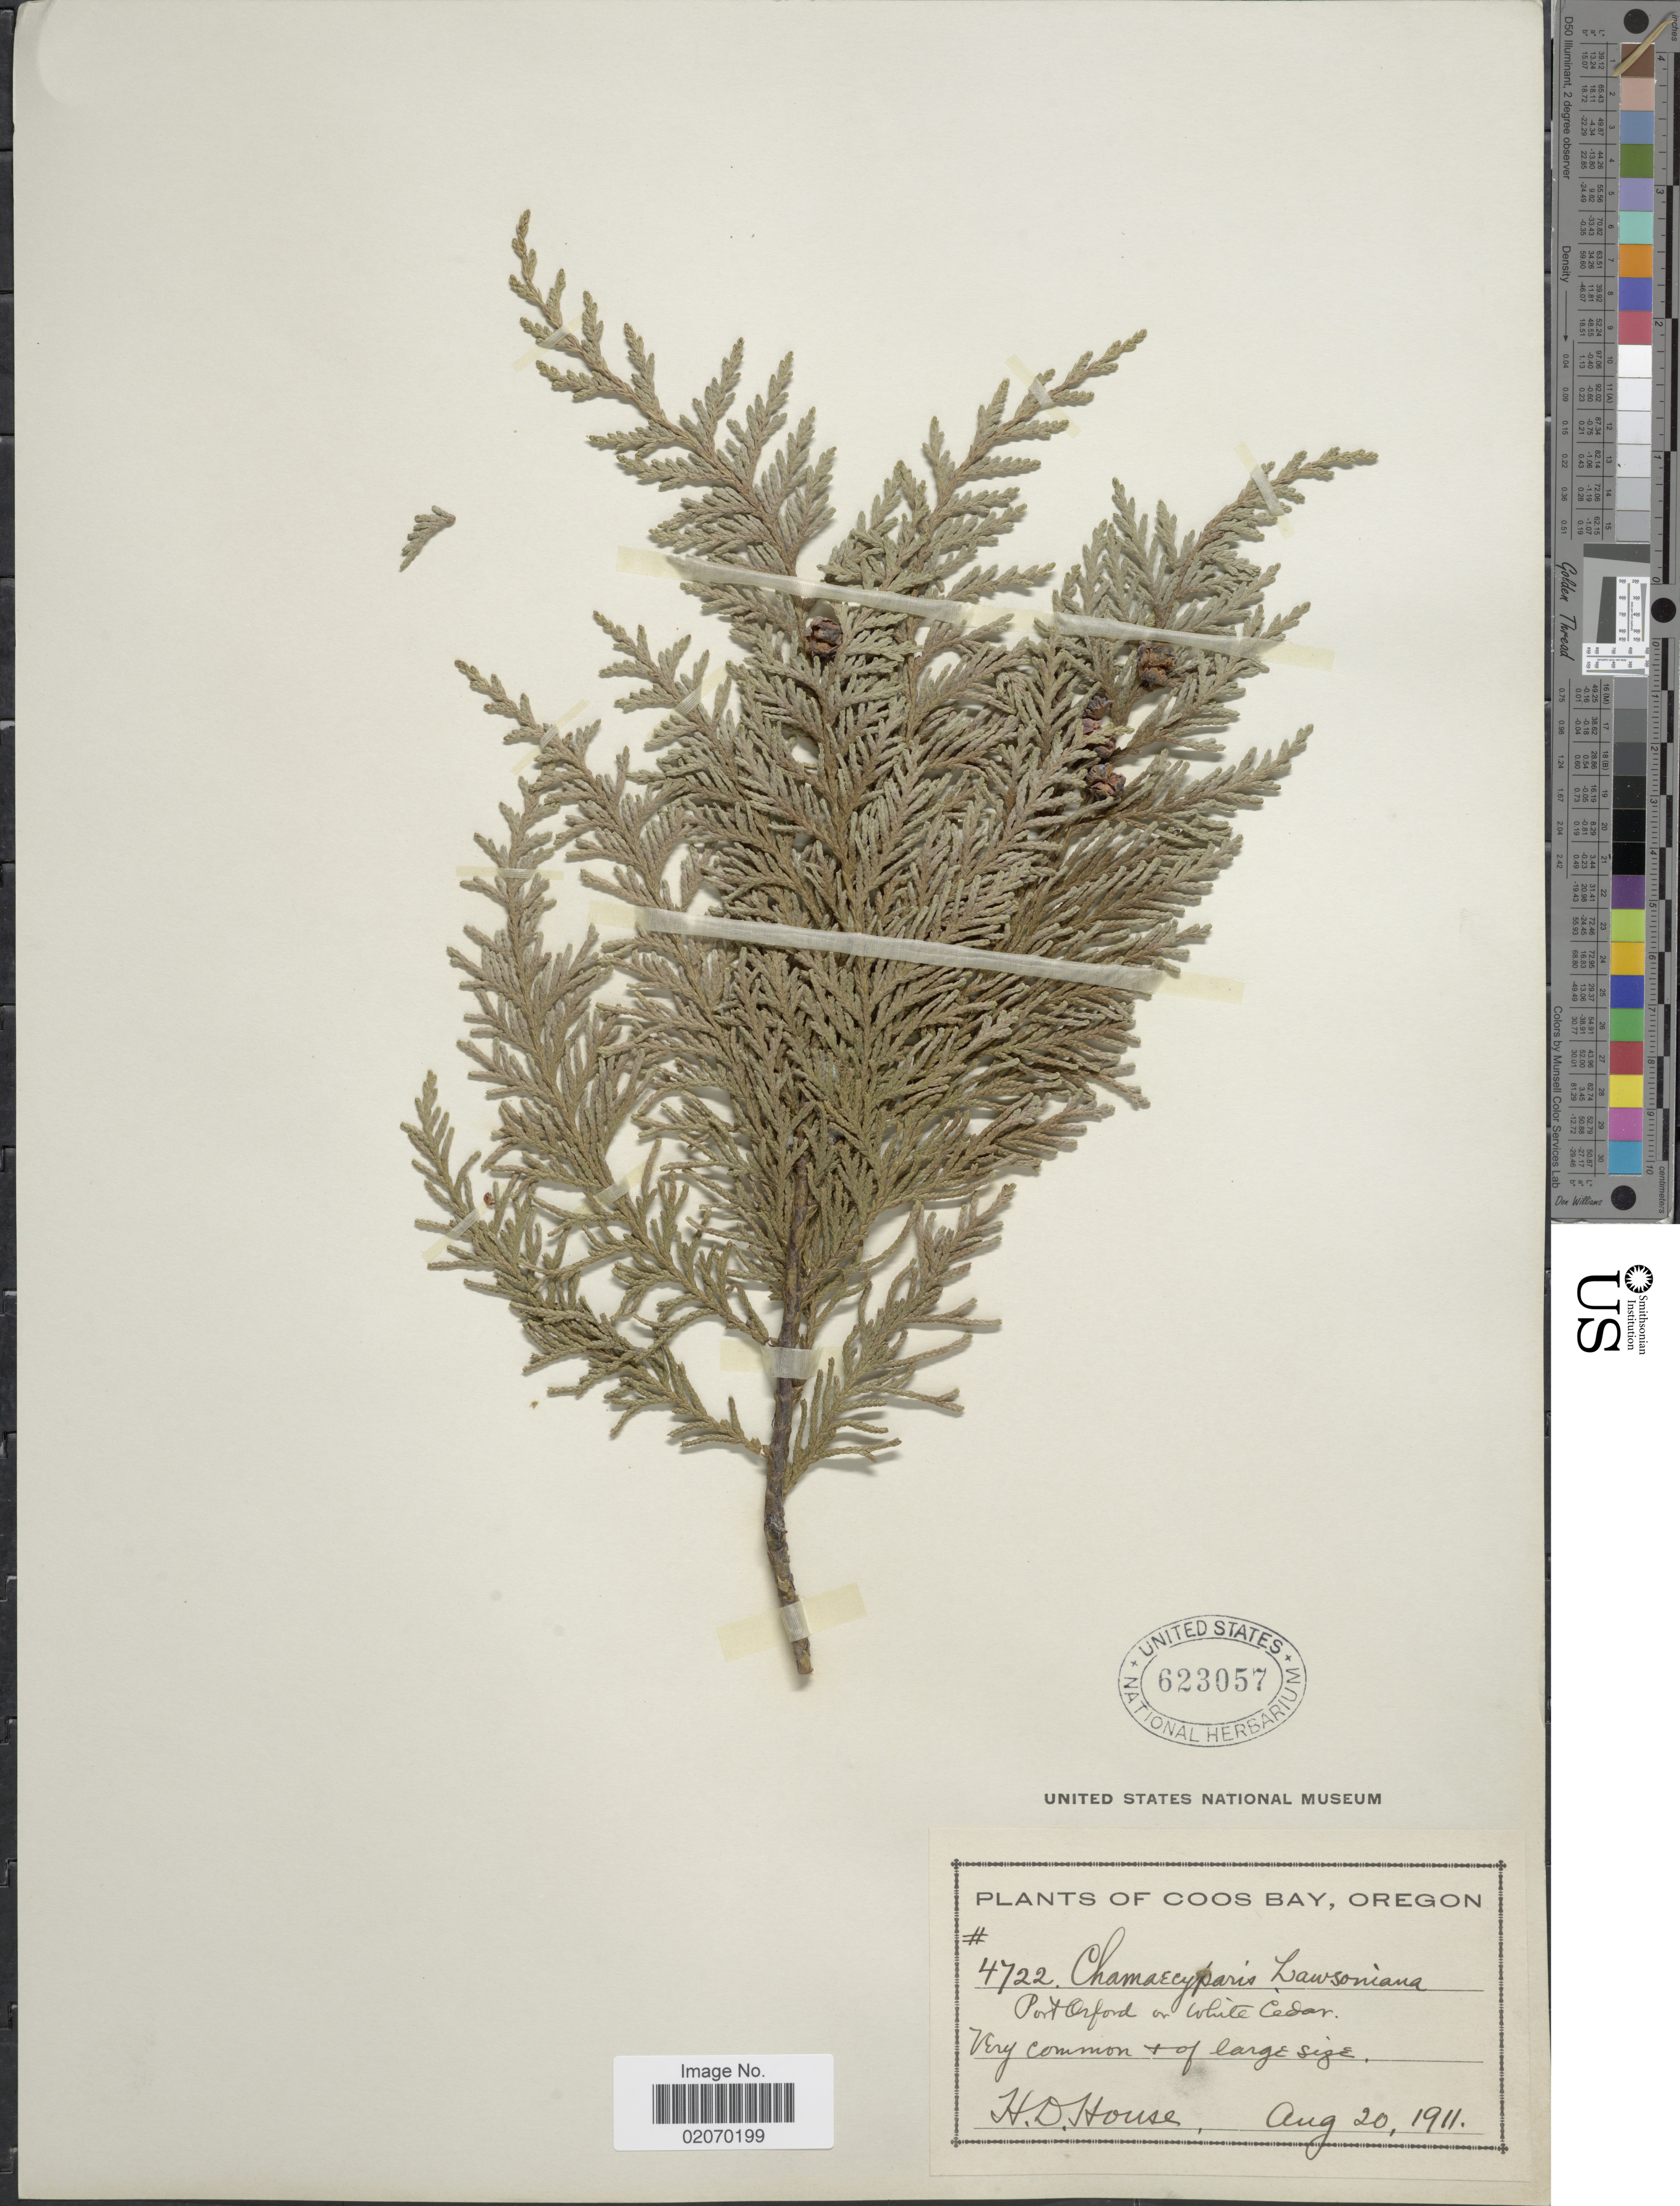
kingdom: Plantae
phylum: Tracheophyta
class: Pinopsida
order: Pinales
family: Cupressaceae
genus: Chamaecyparis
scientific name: Chamaecyparis lawsoniana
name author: (A. Murray bis) Parl.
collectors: H. D. House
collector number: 4722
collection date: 1911-08-20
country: United States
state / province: Oregon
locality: Coos Bay, Port Orford & White Cedar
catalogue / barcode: US 623057